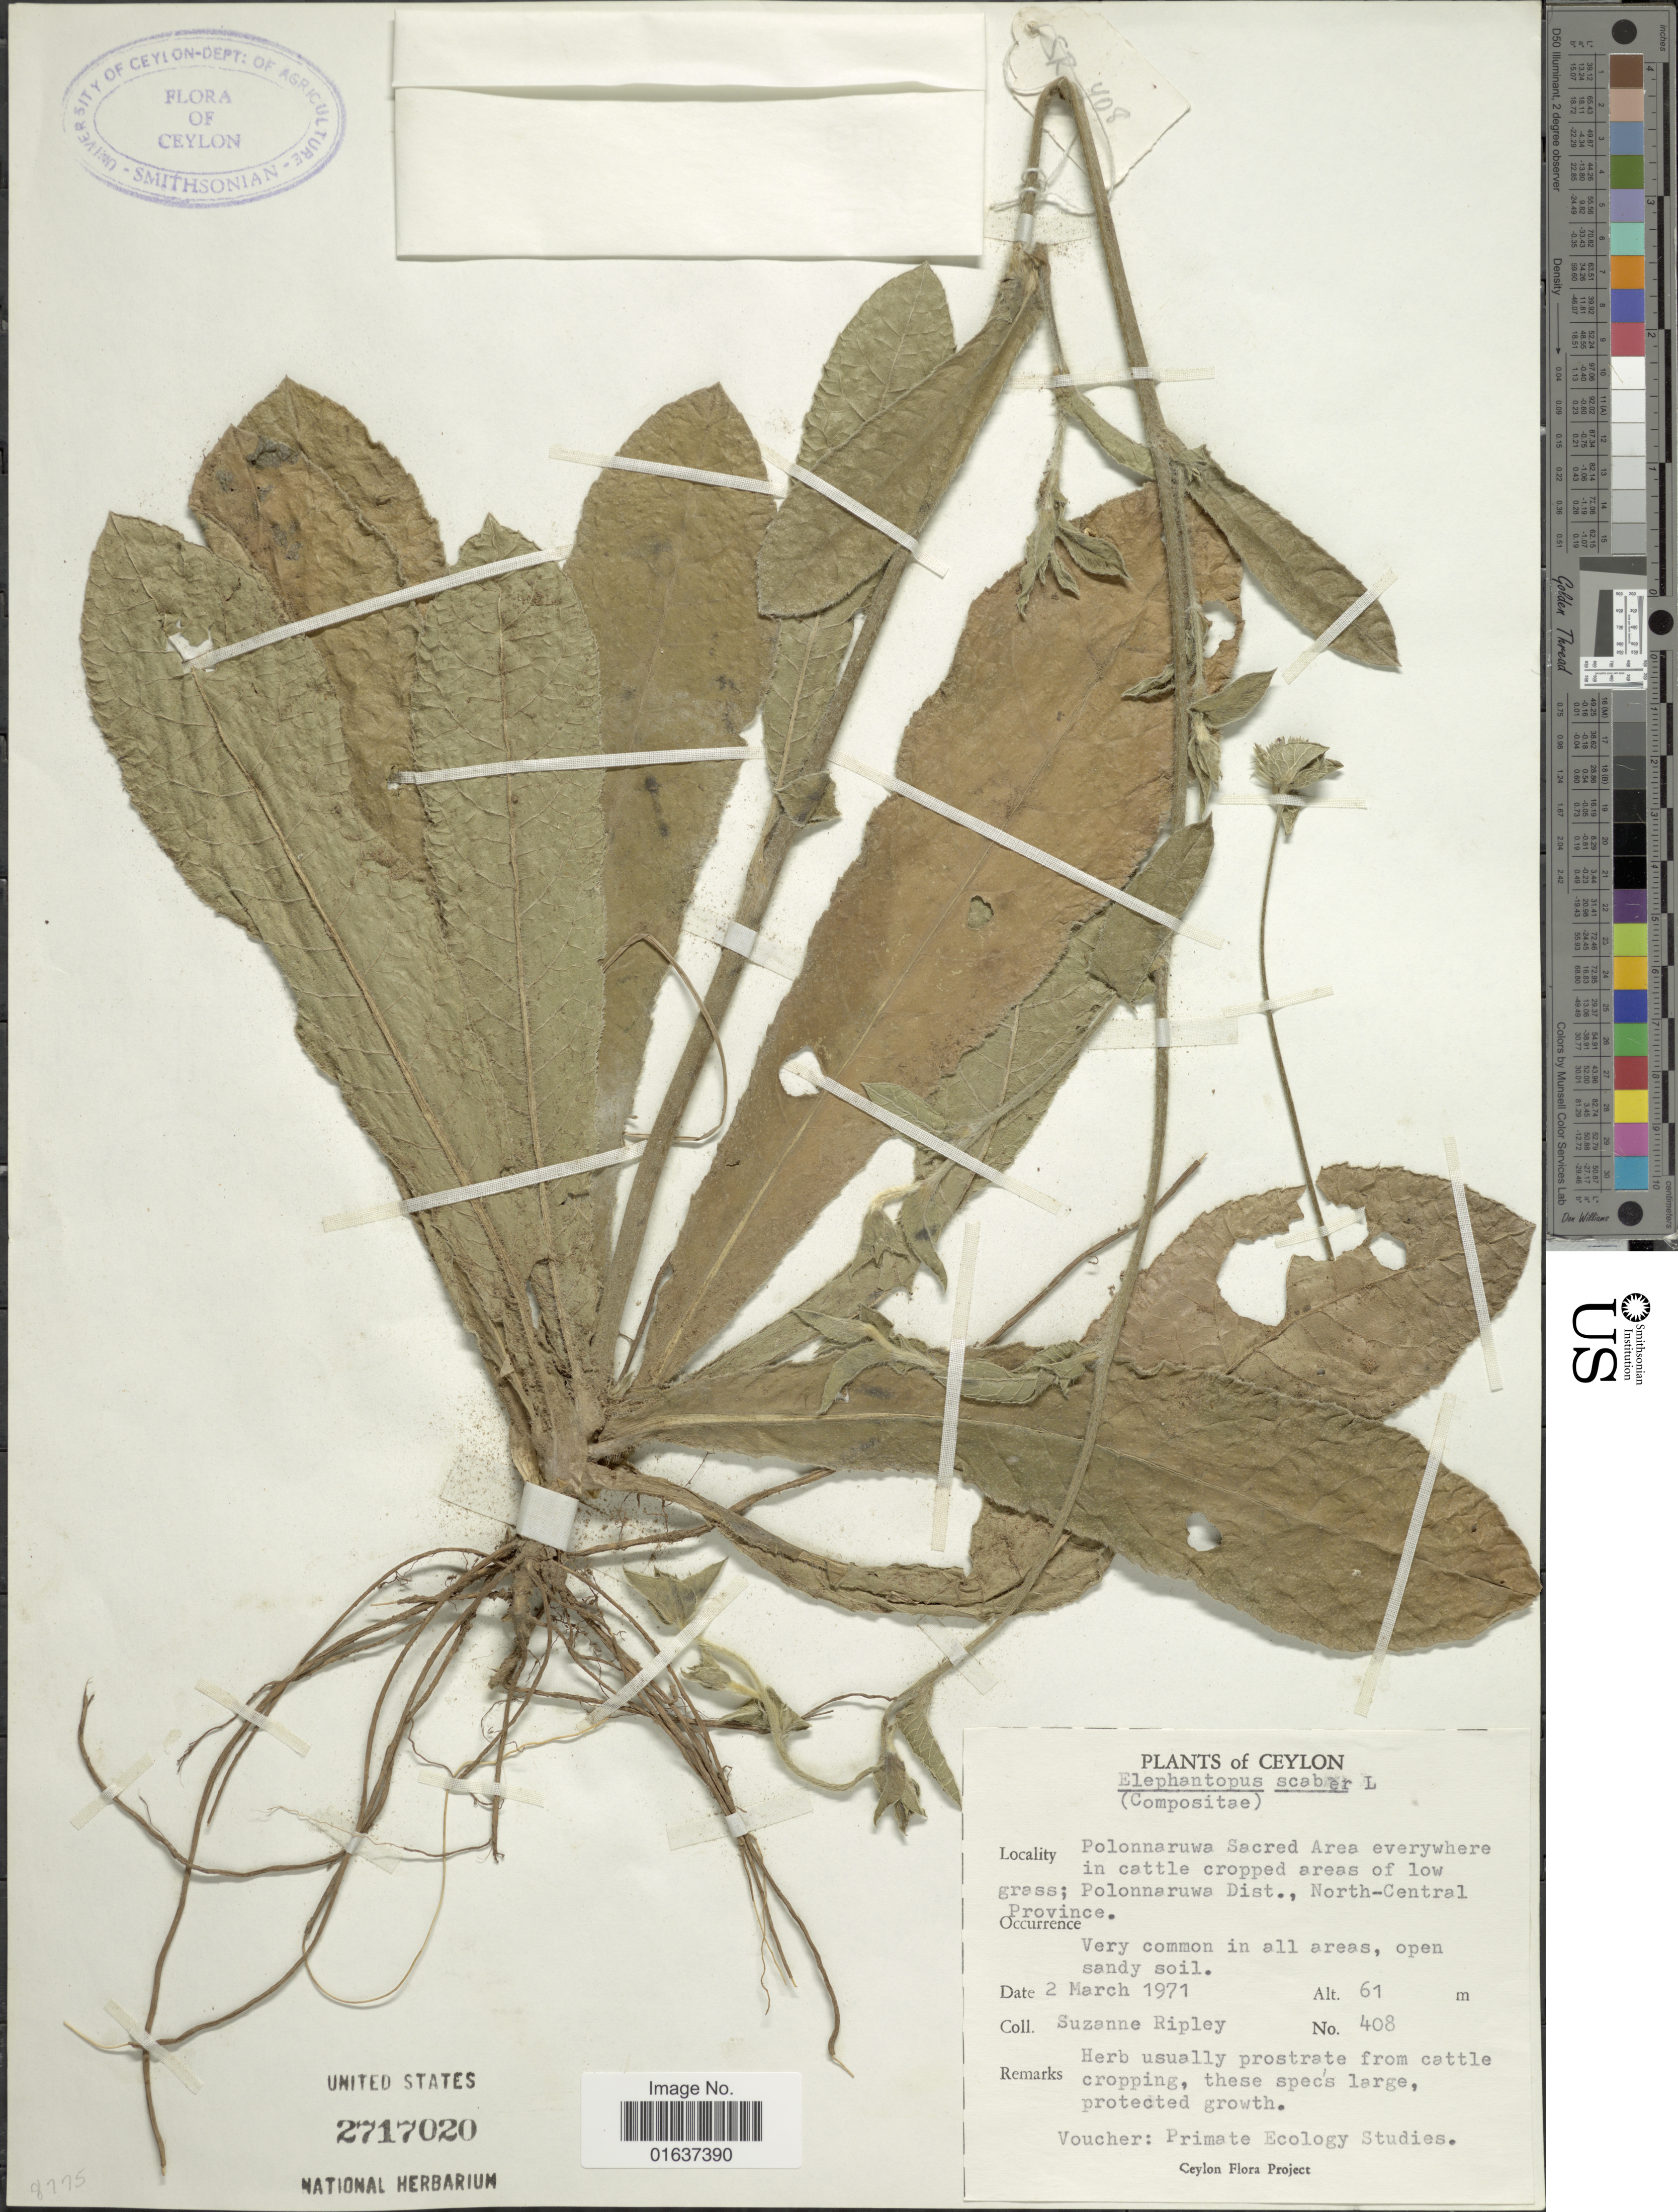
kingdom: Plantae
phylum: Tracheophyta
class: Magnoliopsida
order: Asterales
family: Asteraceae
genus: Elephantopus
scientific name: Elephantopus scaber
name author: L.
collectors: S. Ripley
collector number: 408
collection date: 1971-03-02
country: Sri Lanka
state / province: North Central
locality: Polonnaruwa Sacred Area everywhere in cattle cropped areas of low grass; Polonnaruwa Dist., North-Central Province, open sandy soil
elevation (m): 61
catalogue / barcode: US 2717020